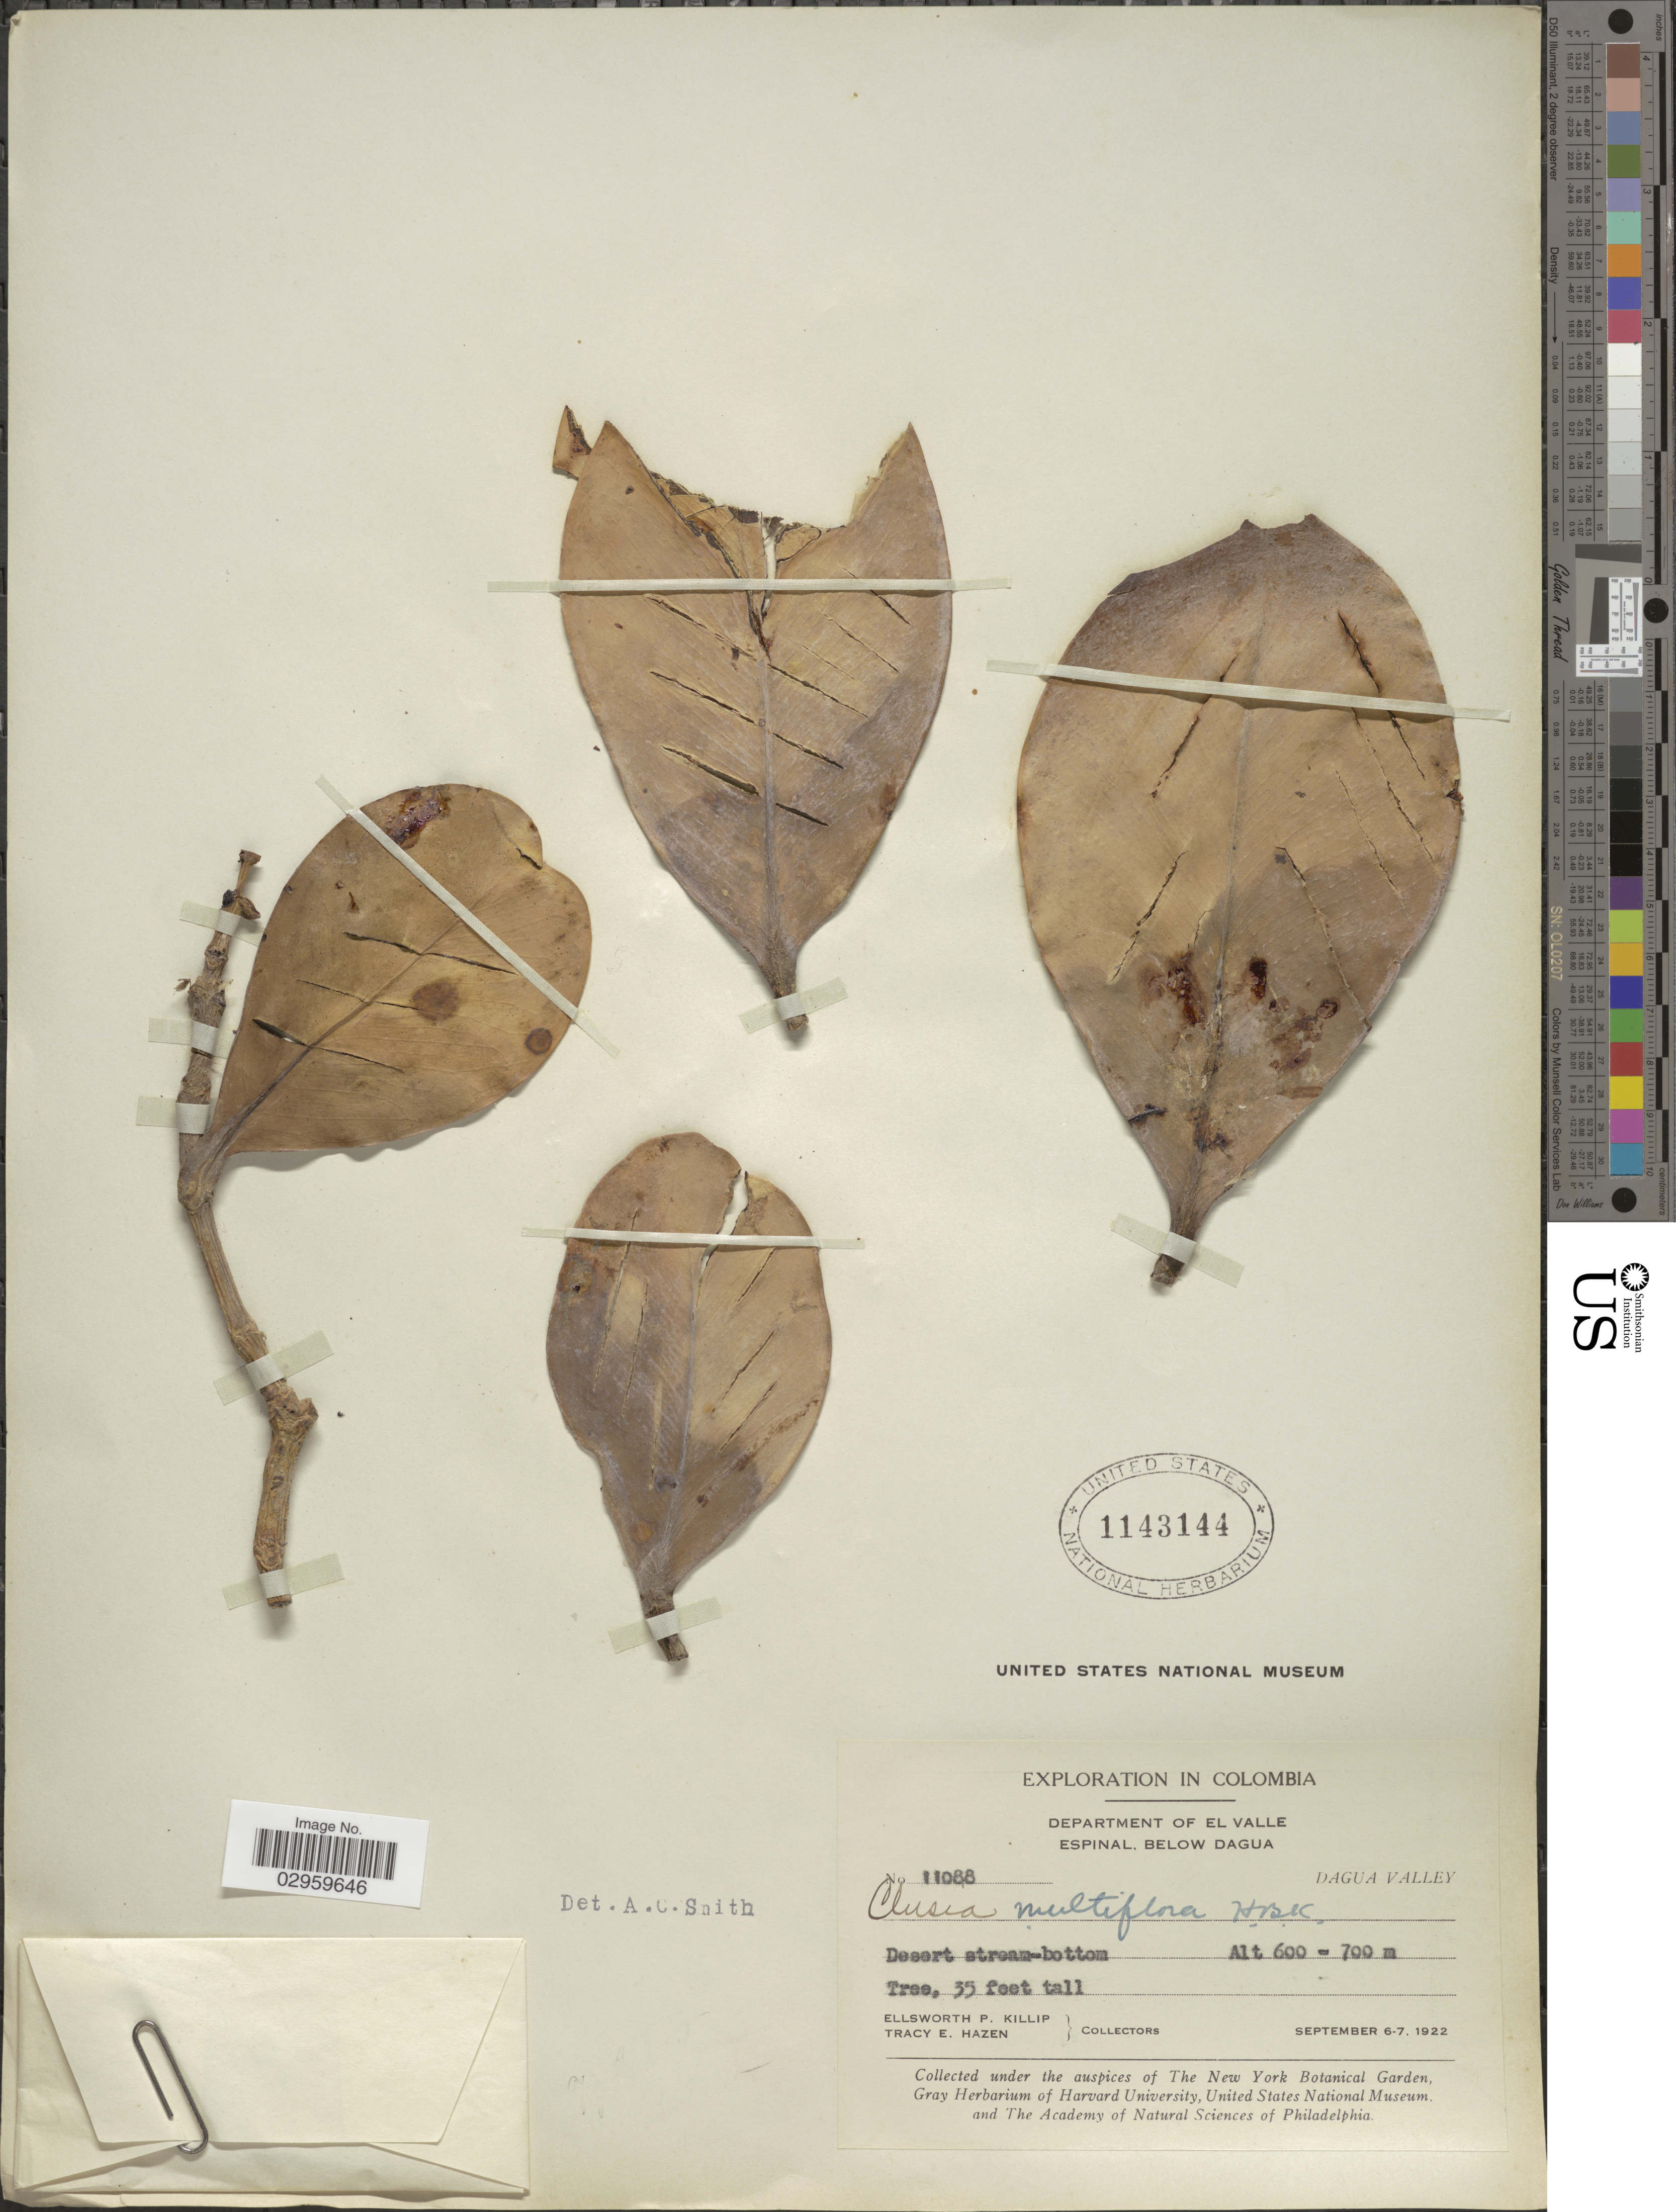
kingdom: Plantae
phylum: Tracheophyta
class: Magnoliopsida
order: Malpighiales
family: Clusiaceae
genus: Clusia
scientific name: Clusia multiflora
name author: Kunth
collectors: E. P. Killip & T. E. Hazen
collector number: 11088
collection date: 1922-09-06/1922-09-07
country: Colombia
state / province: Valle del Cauca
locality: Department of El Valle, Espinal, below Dagua, Dagua Valley. Desert stream-bottom.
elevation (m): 600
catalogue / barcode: US 1143144